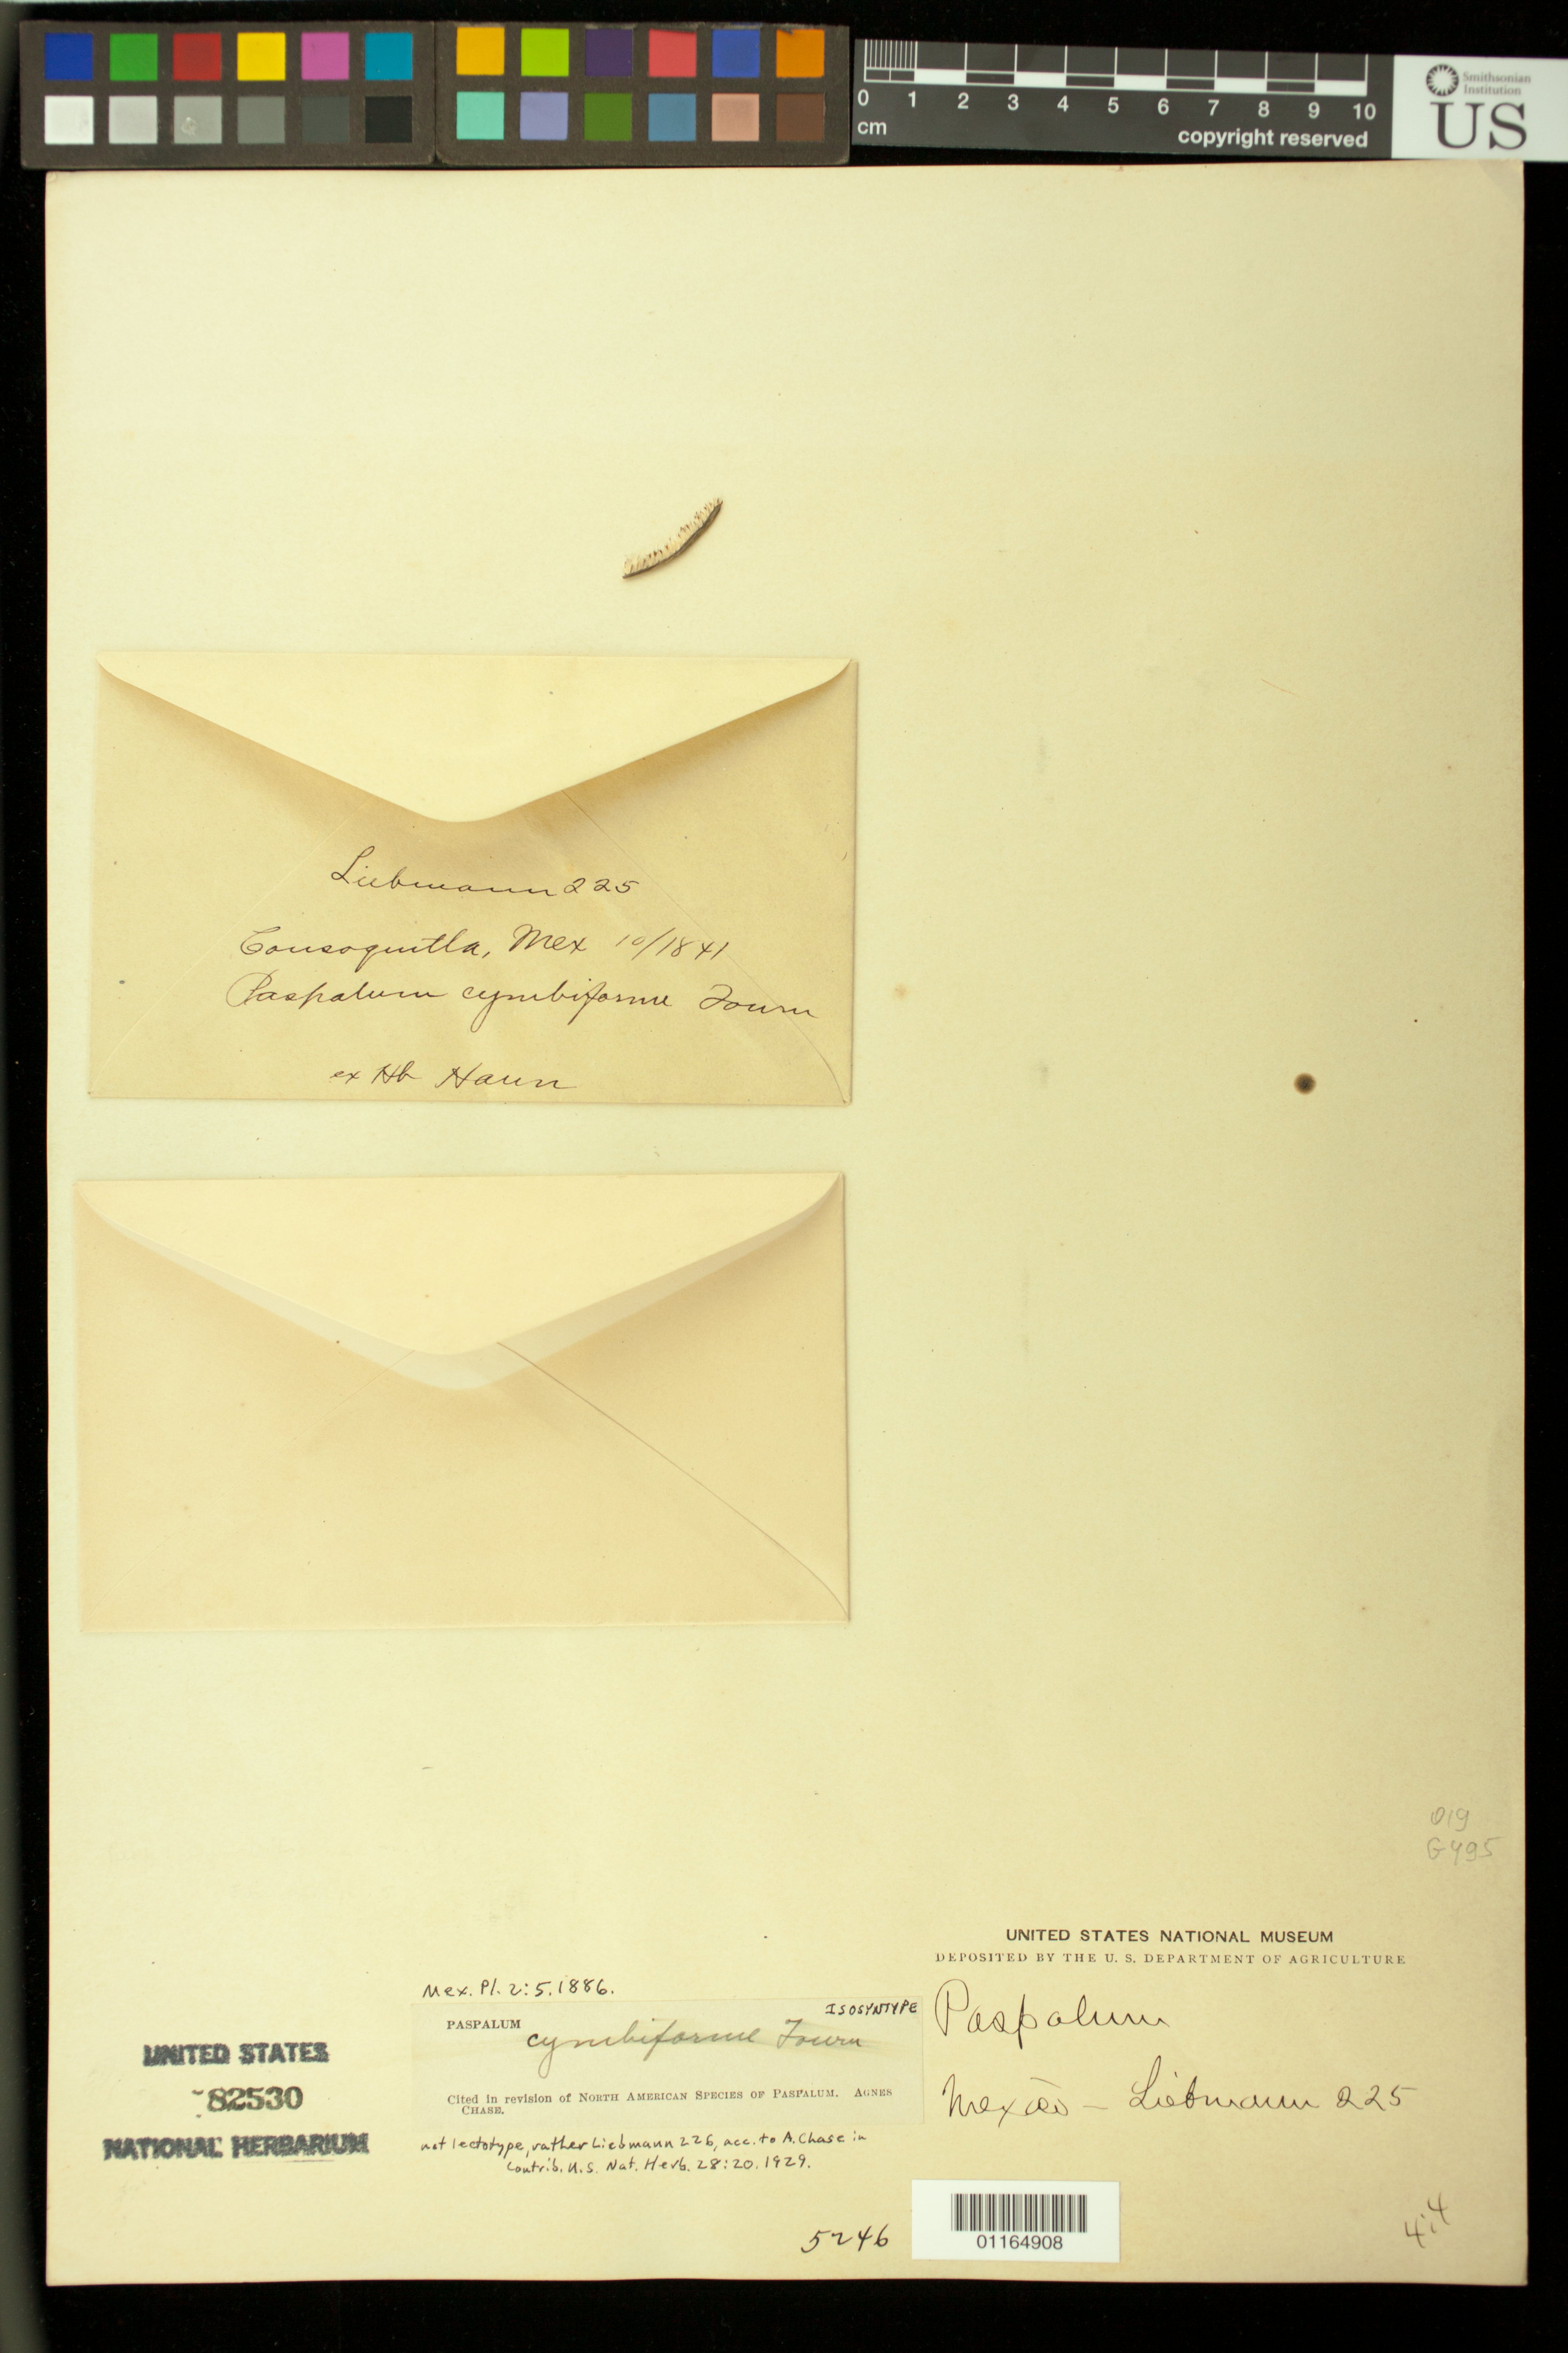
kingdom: Plantae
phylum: Tracheophyta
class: Liliopsida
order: Poales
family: Poaceae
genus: Paspalum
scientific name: Paspalum cymbiforme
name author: E. Fourn.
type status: Isosyntype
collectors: F. M. Liebmann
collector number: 225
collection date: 1841-10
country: Mexico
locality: Cousoquitla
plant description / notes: Fragmentary material of type specimen ex herb. Haun.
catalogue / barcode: US 82530